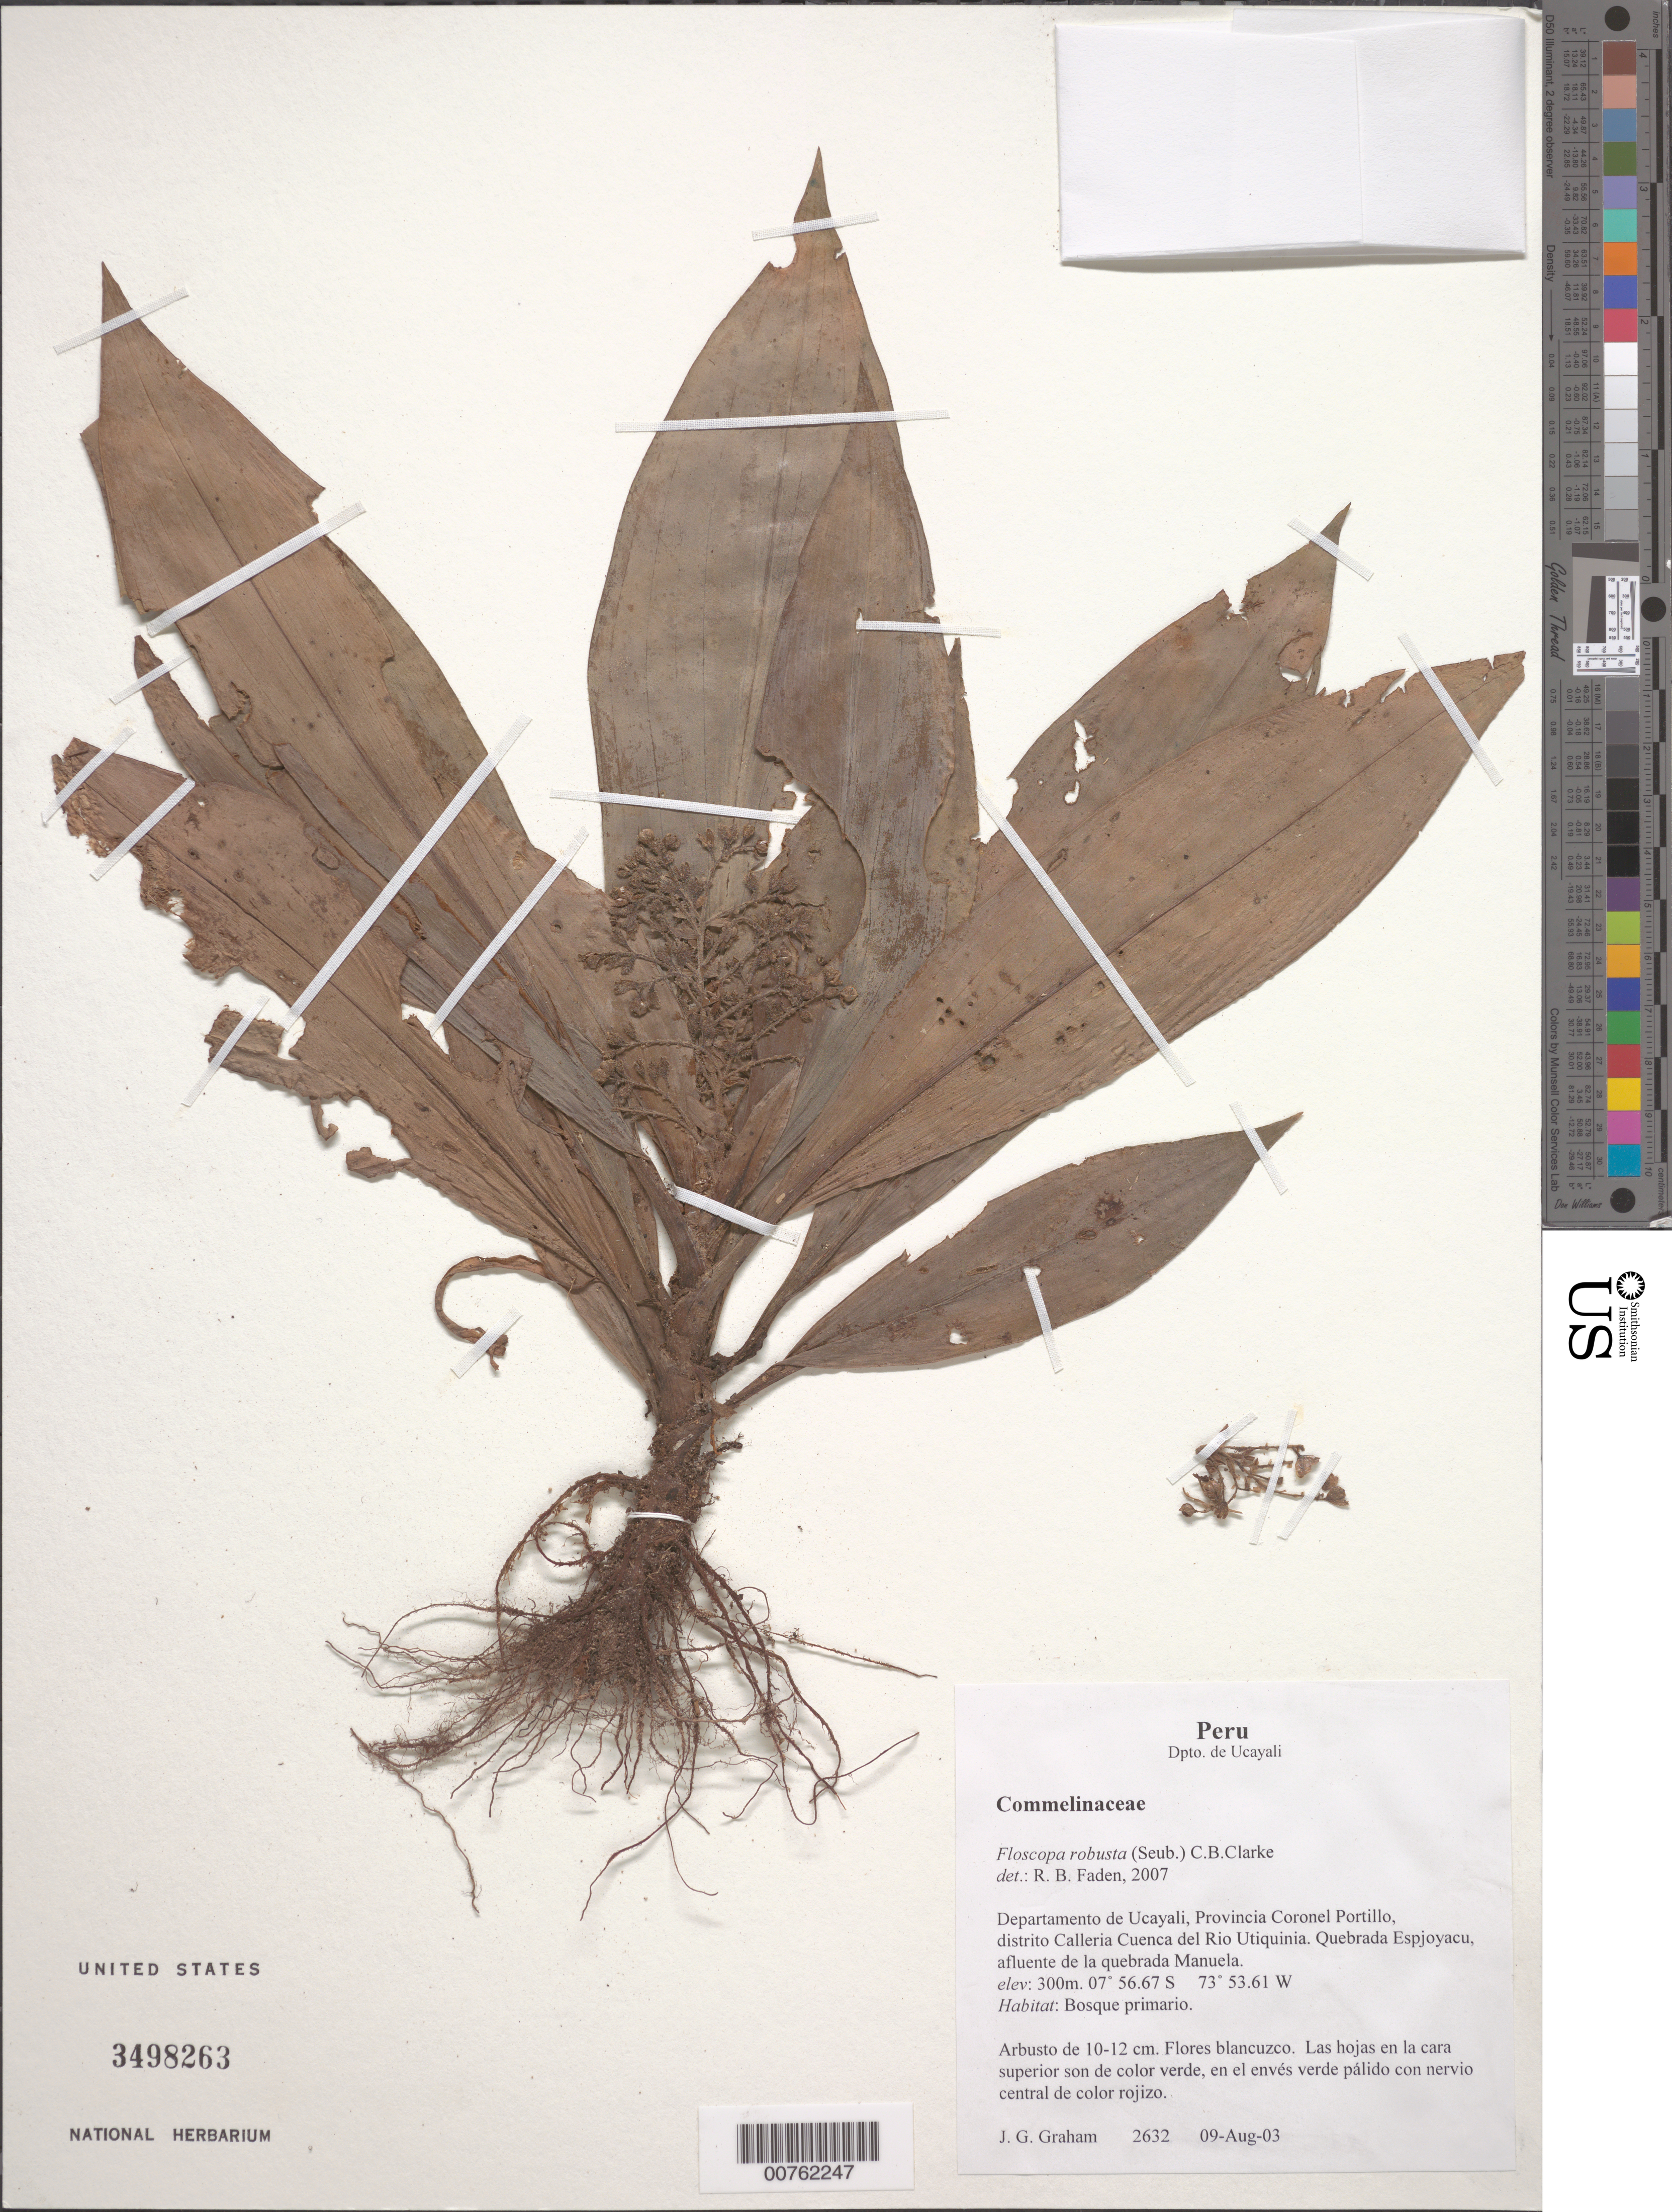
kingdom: Plantae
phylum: Tracheophyta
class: Liliopsida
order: Commelinales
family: Commelinaceae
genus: Floscopa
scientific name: Floscopa robusta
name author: (Seub.) C.B. Clarke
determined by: Faden, Robert B., (US), Smithsonian Institution - National Museum of Natural History (UNITED STATES)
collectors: J. Graham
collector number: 2632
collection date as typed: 09 Aug 2003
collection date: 2003-08-09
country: Peru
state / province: Ucayali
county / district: Coronel Portillo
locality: distrito Calleria Cuenca del Rio Utiquinia. Quebrada Espjoyacu, afluente de la quebrada Manuela.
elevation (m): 300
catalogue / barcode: US 3498263